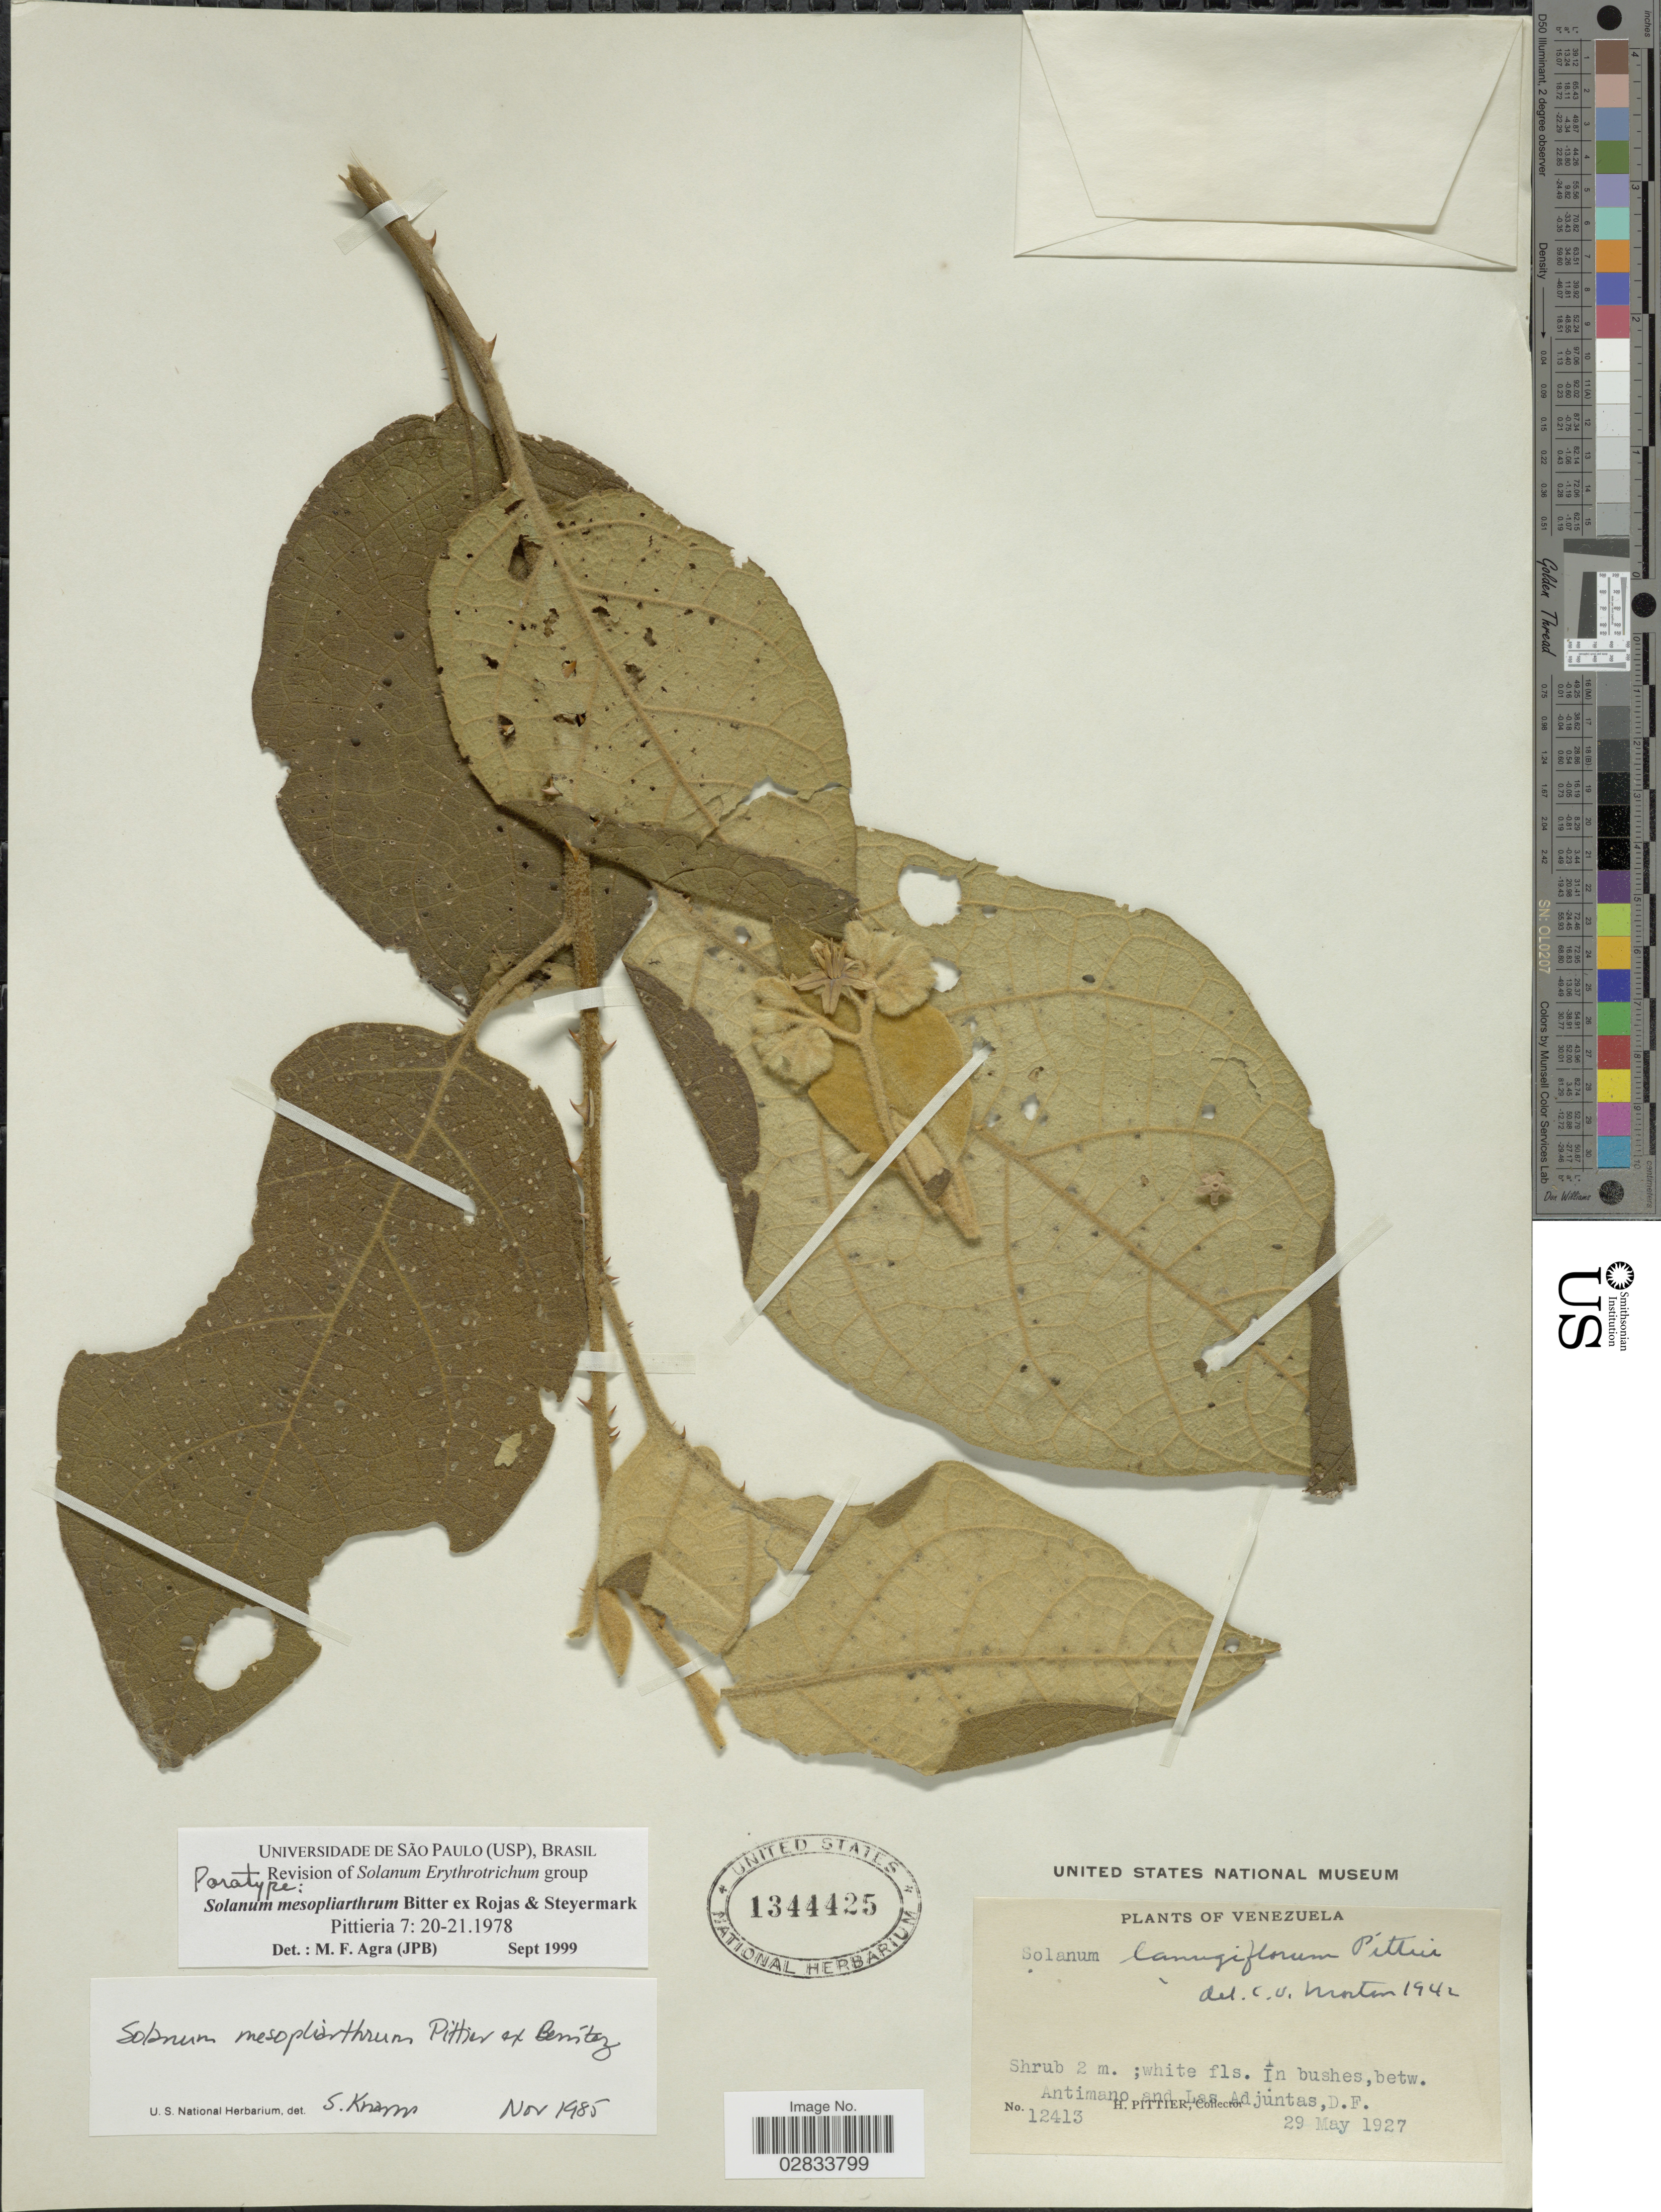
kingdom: Plantae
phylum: Tracheophyta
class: Magnoliopsida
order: Solanales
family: Solanaceae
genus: Solanum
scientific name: Solanum mesopliarthrum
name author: Bitter ex F. Rojas & Steyerm.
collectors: H. F. Pittier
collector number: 12413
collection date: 1927-05-29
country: Venezuela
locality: Antimano and Las Adjuntas, D.F.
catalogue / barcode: US 1344425